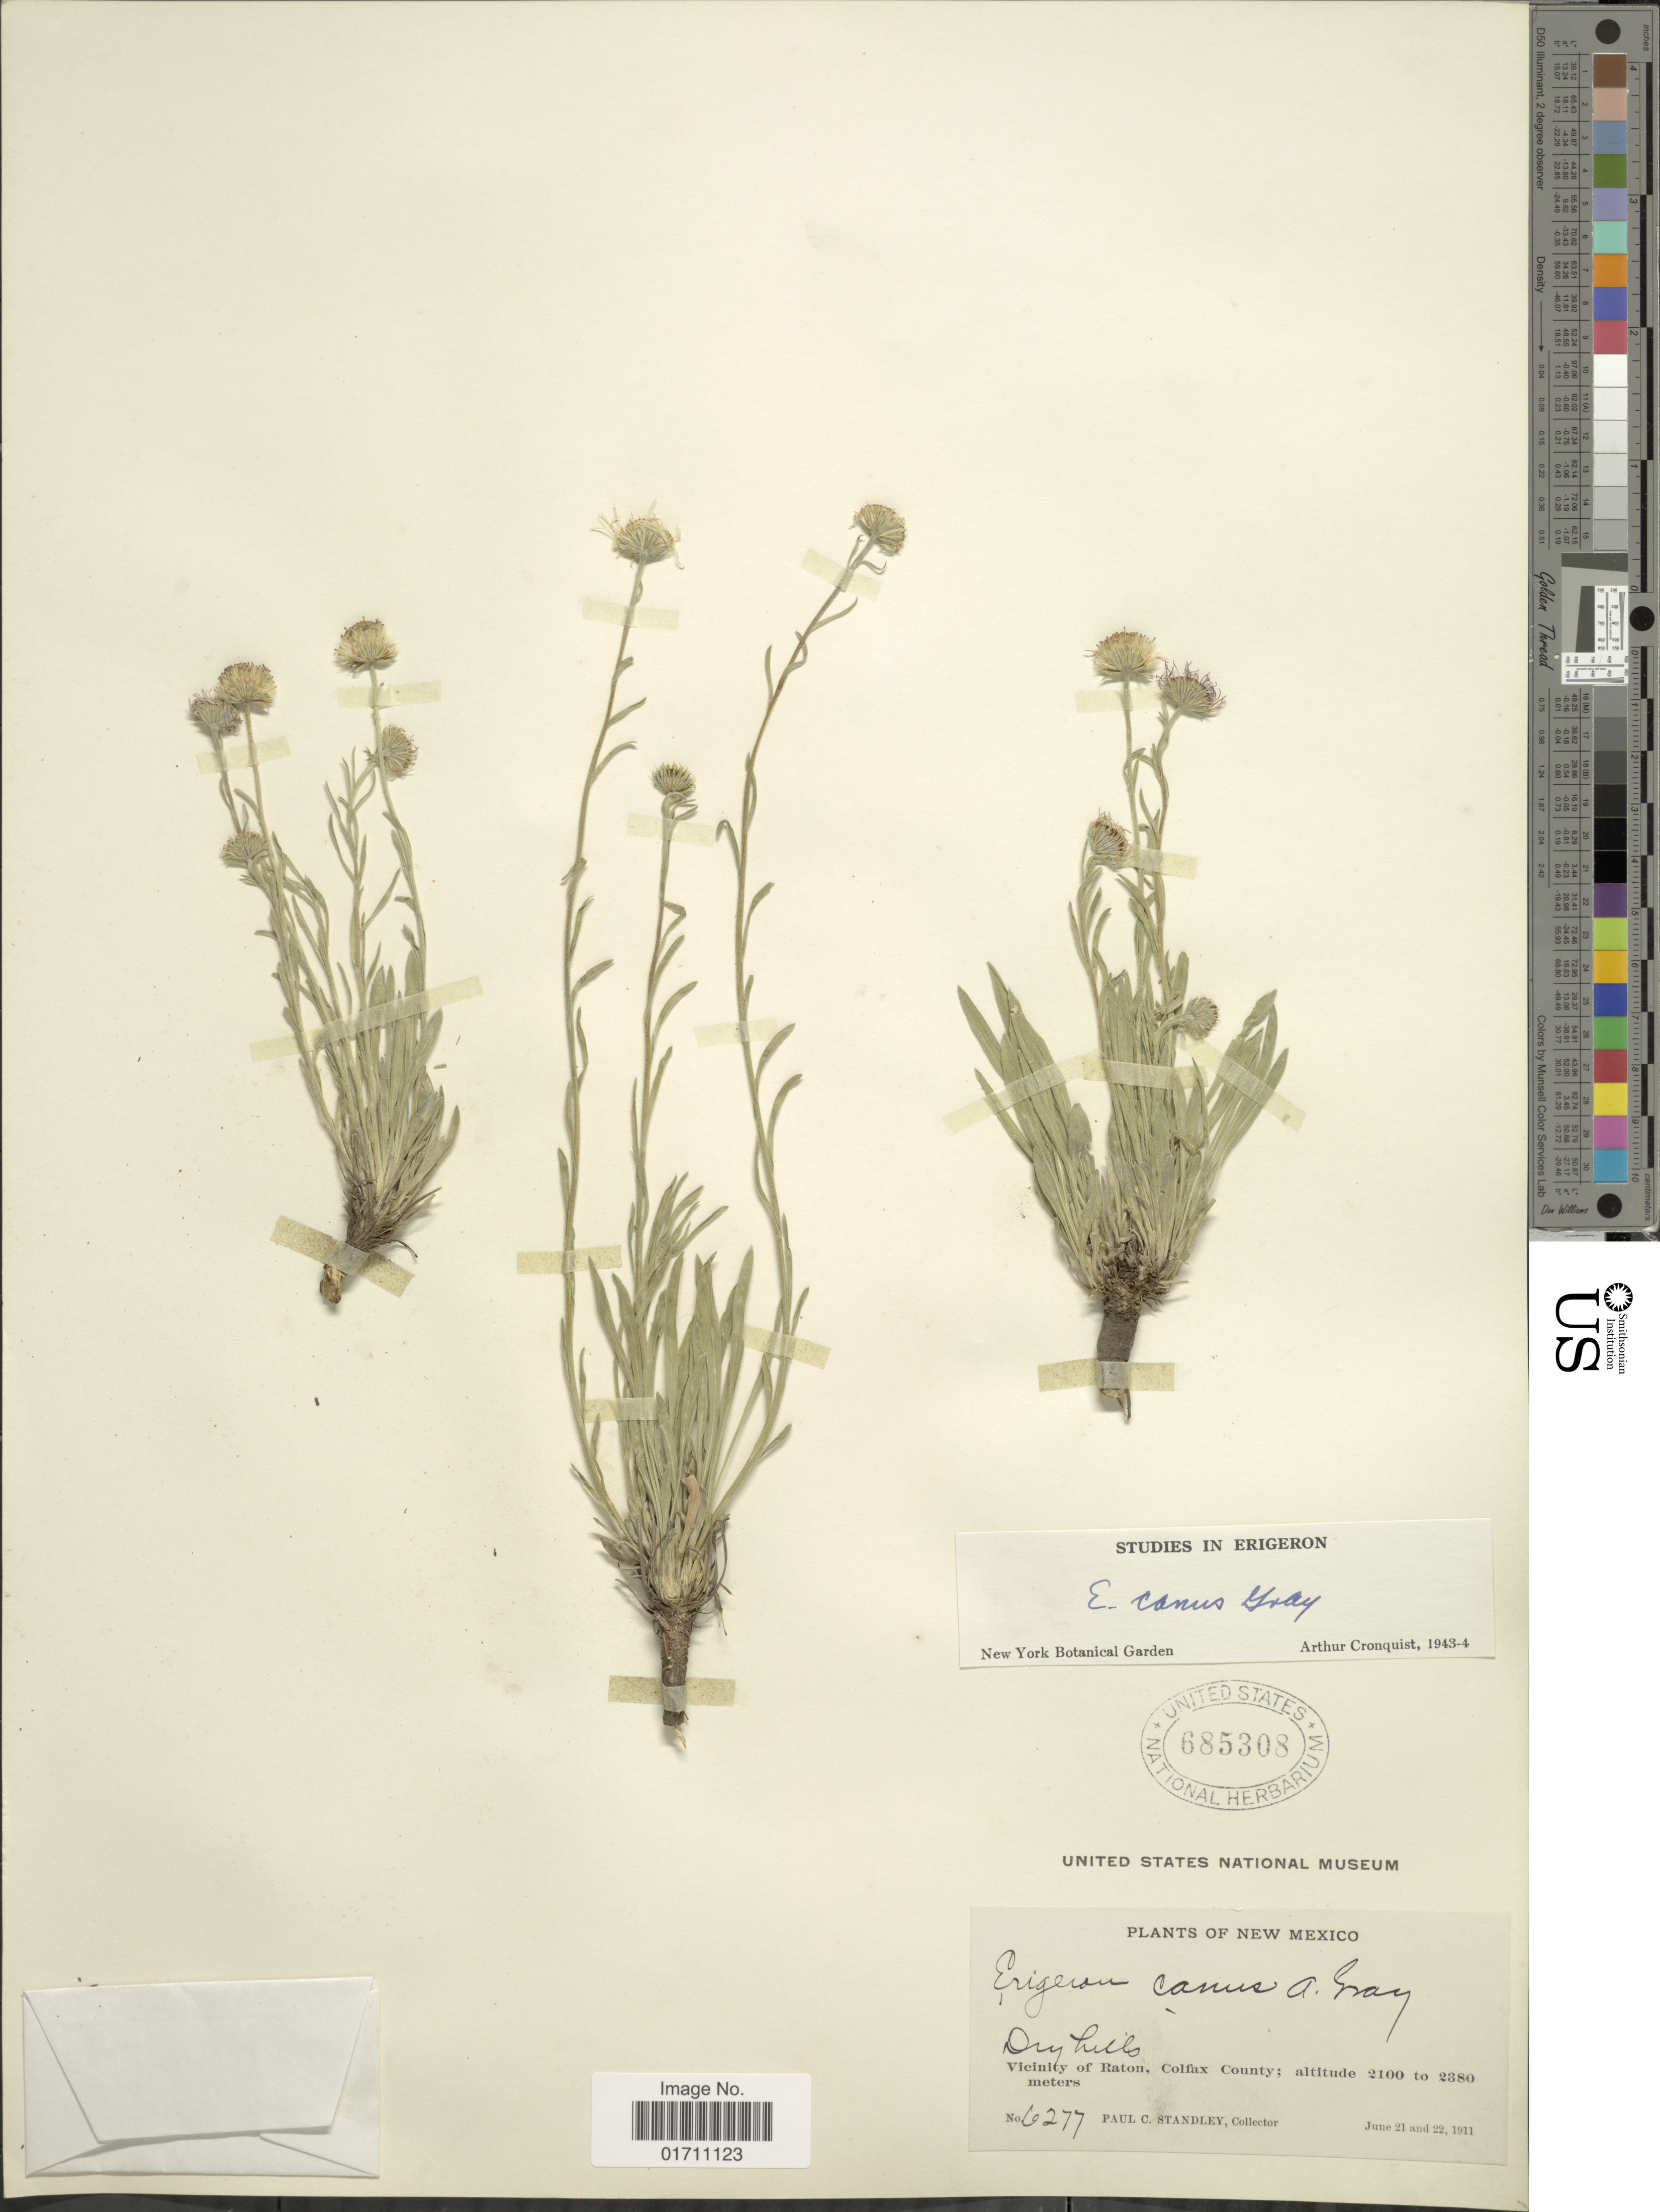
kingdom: Plantae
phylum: Tracheophyta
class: Magnoliopsida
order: Asterales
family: Asteraceae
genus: Erigeron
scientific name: Erigeron canus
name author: A. Gray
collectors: P. C. Standley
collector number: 6277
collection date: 1911-06-21/1911-06-22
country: United States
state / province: New Mexico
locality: Dry hill, Vicinity of Raton, Cofax County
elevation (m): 2100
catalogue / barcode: US 685308